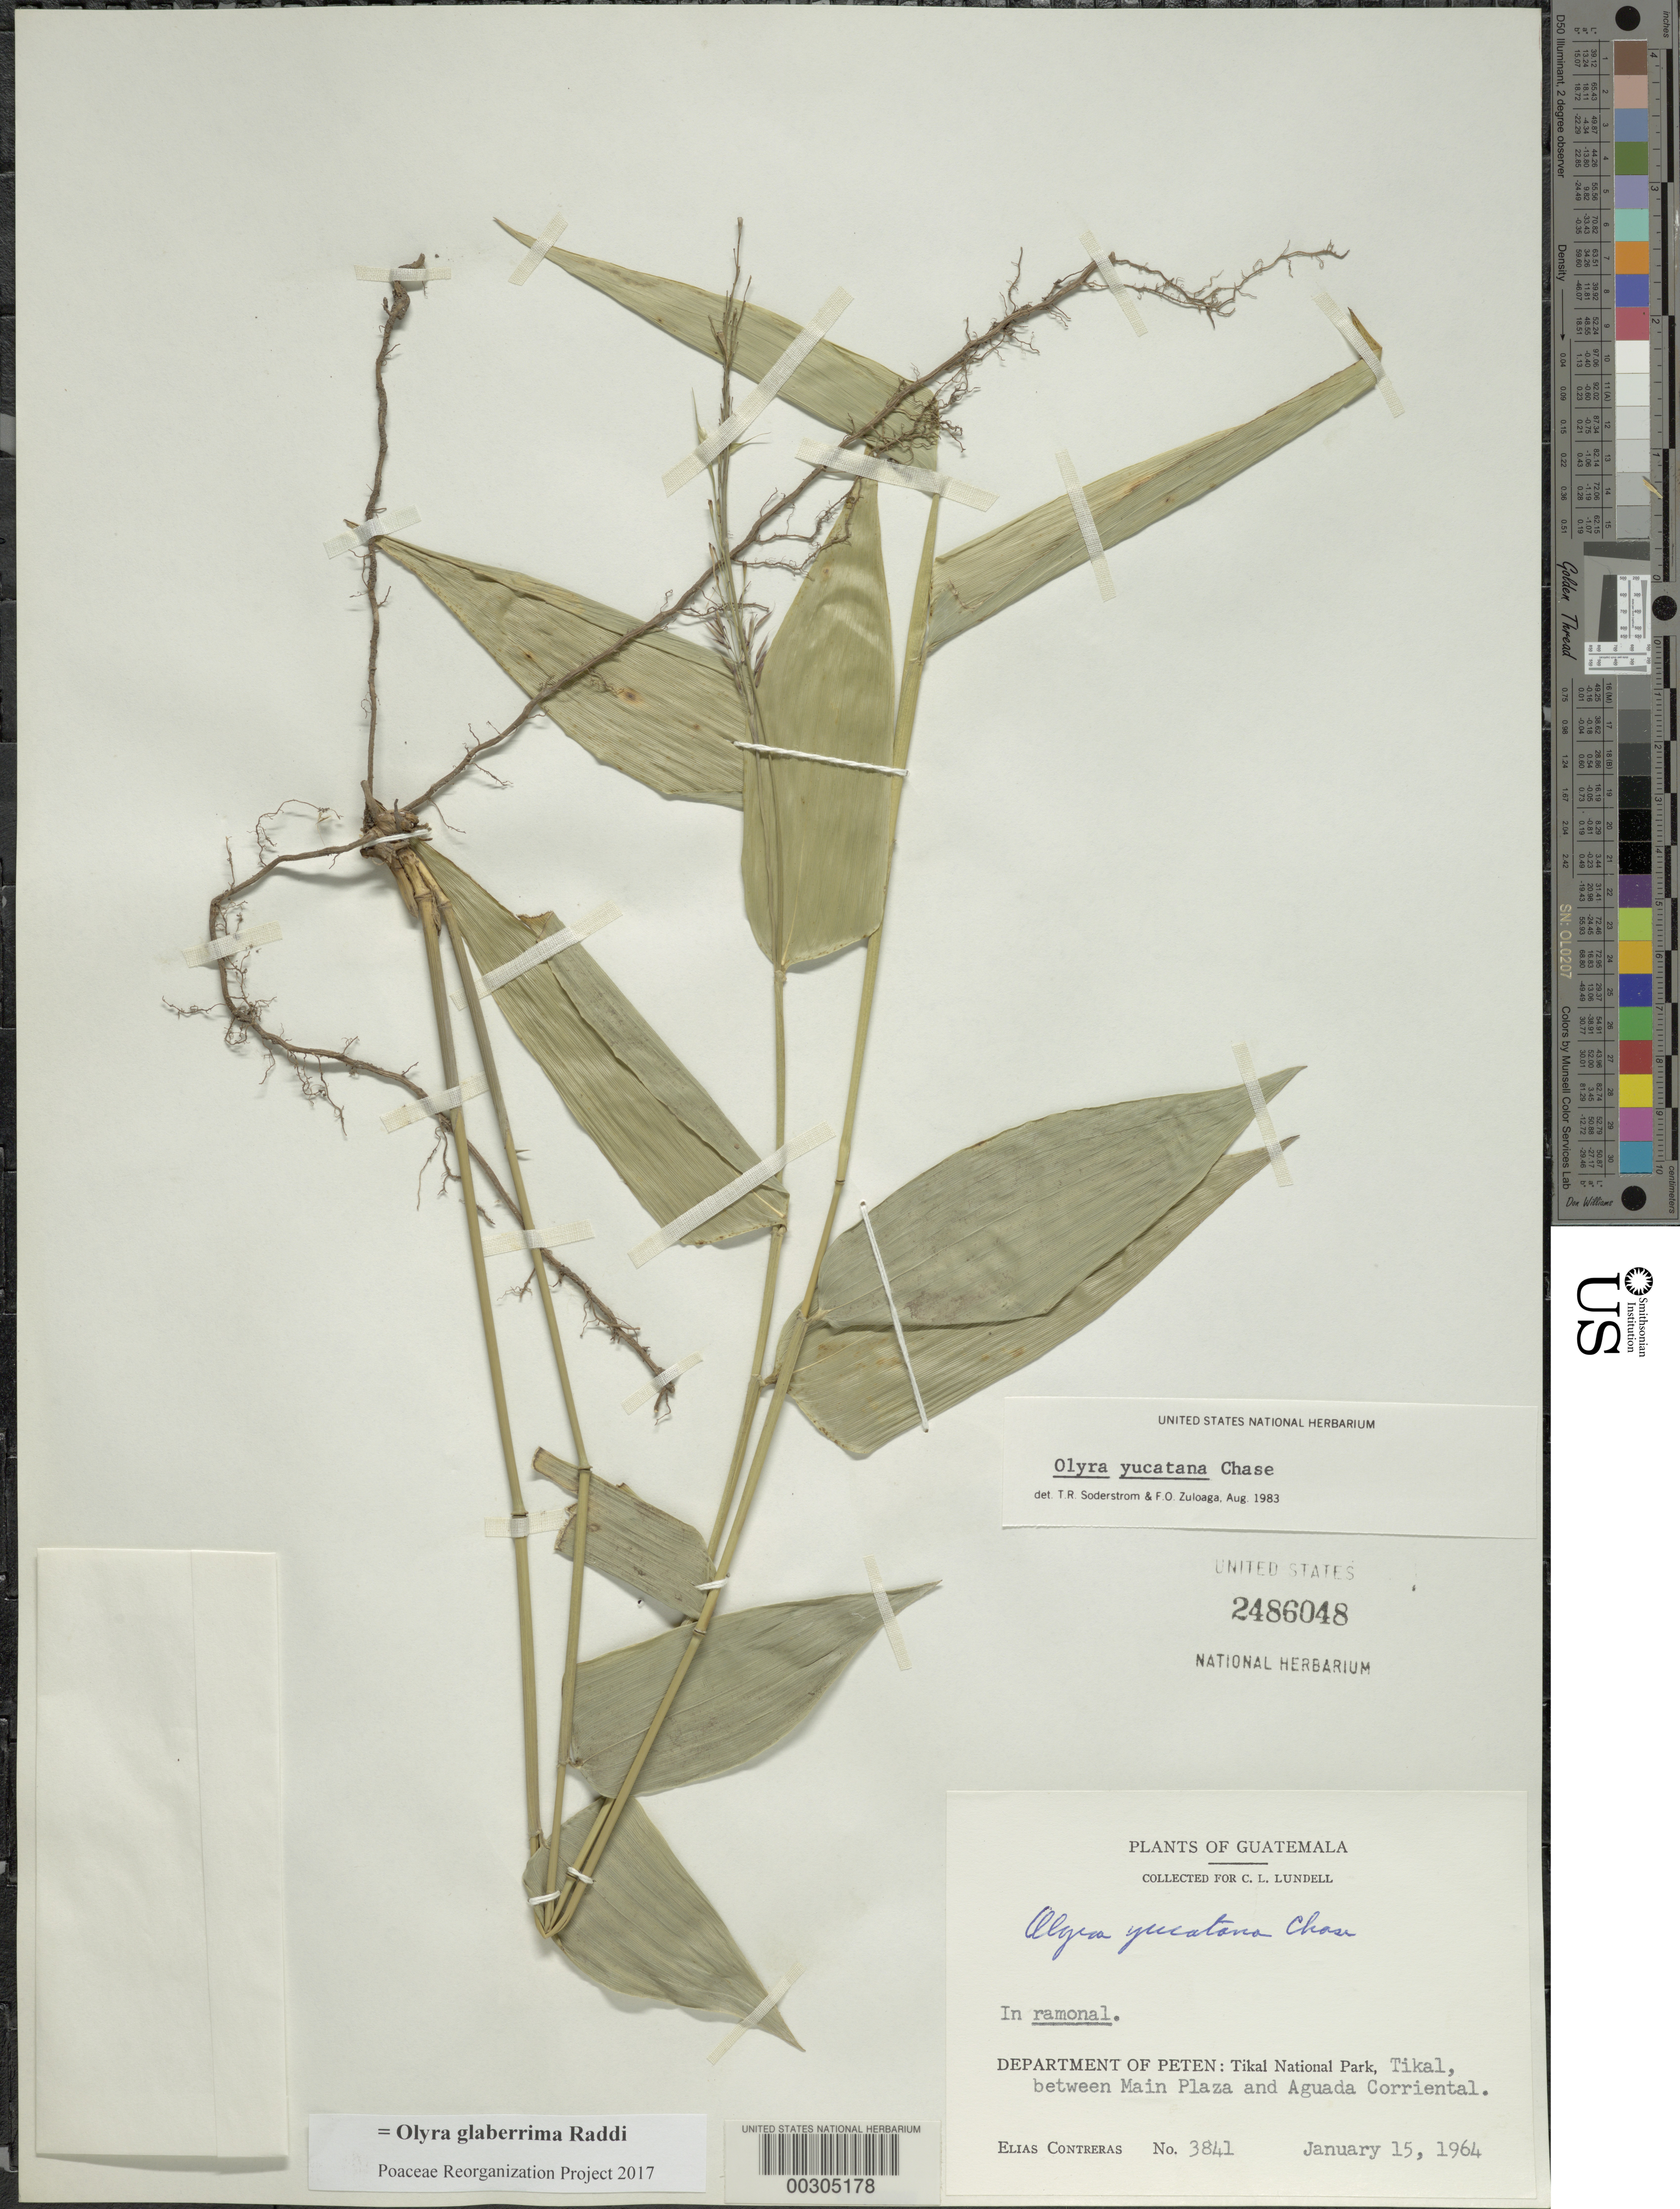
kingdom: Plantae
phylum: Tracheophyta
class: Liliopsida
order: Poales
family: Poaceae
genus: Olyra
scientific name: Olyra glaberrima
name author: Raddi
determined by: Poaceae Reorganization Project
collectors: E. Contreras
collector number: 3841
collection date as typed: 15 Jan 1964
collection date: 1964-01-15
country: Guatemala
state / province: El Petén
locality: Tikal National Park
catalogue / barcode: US 2486048